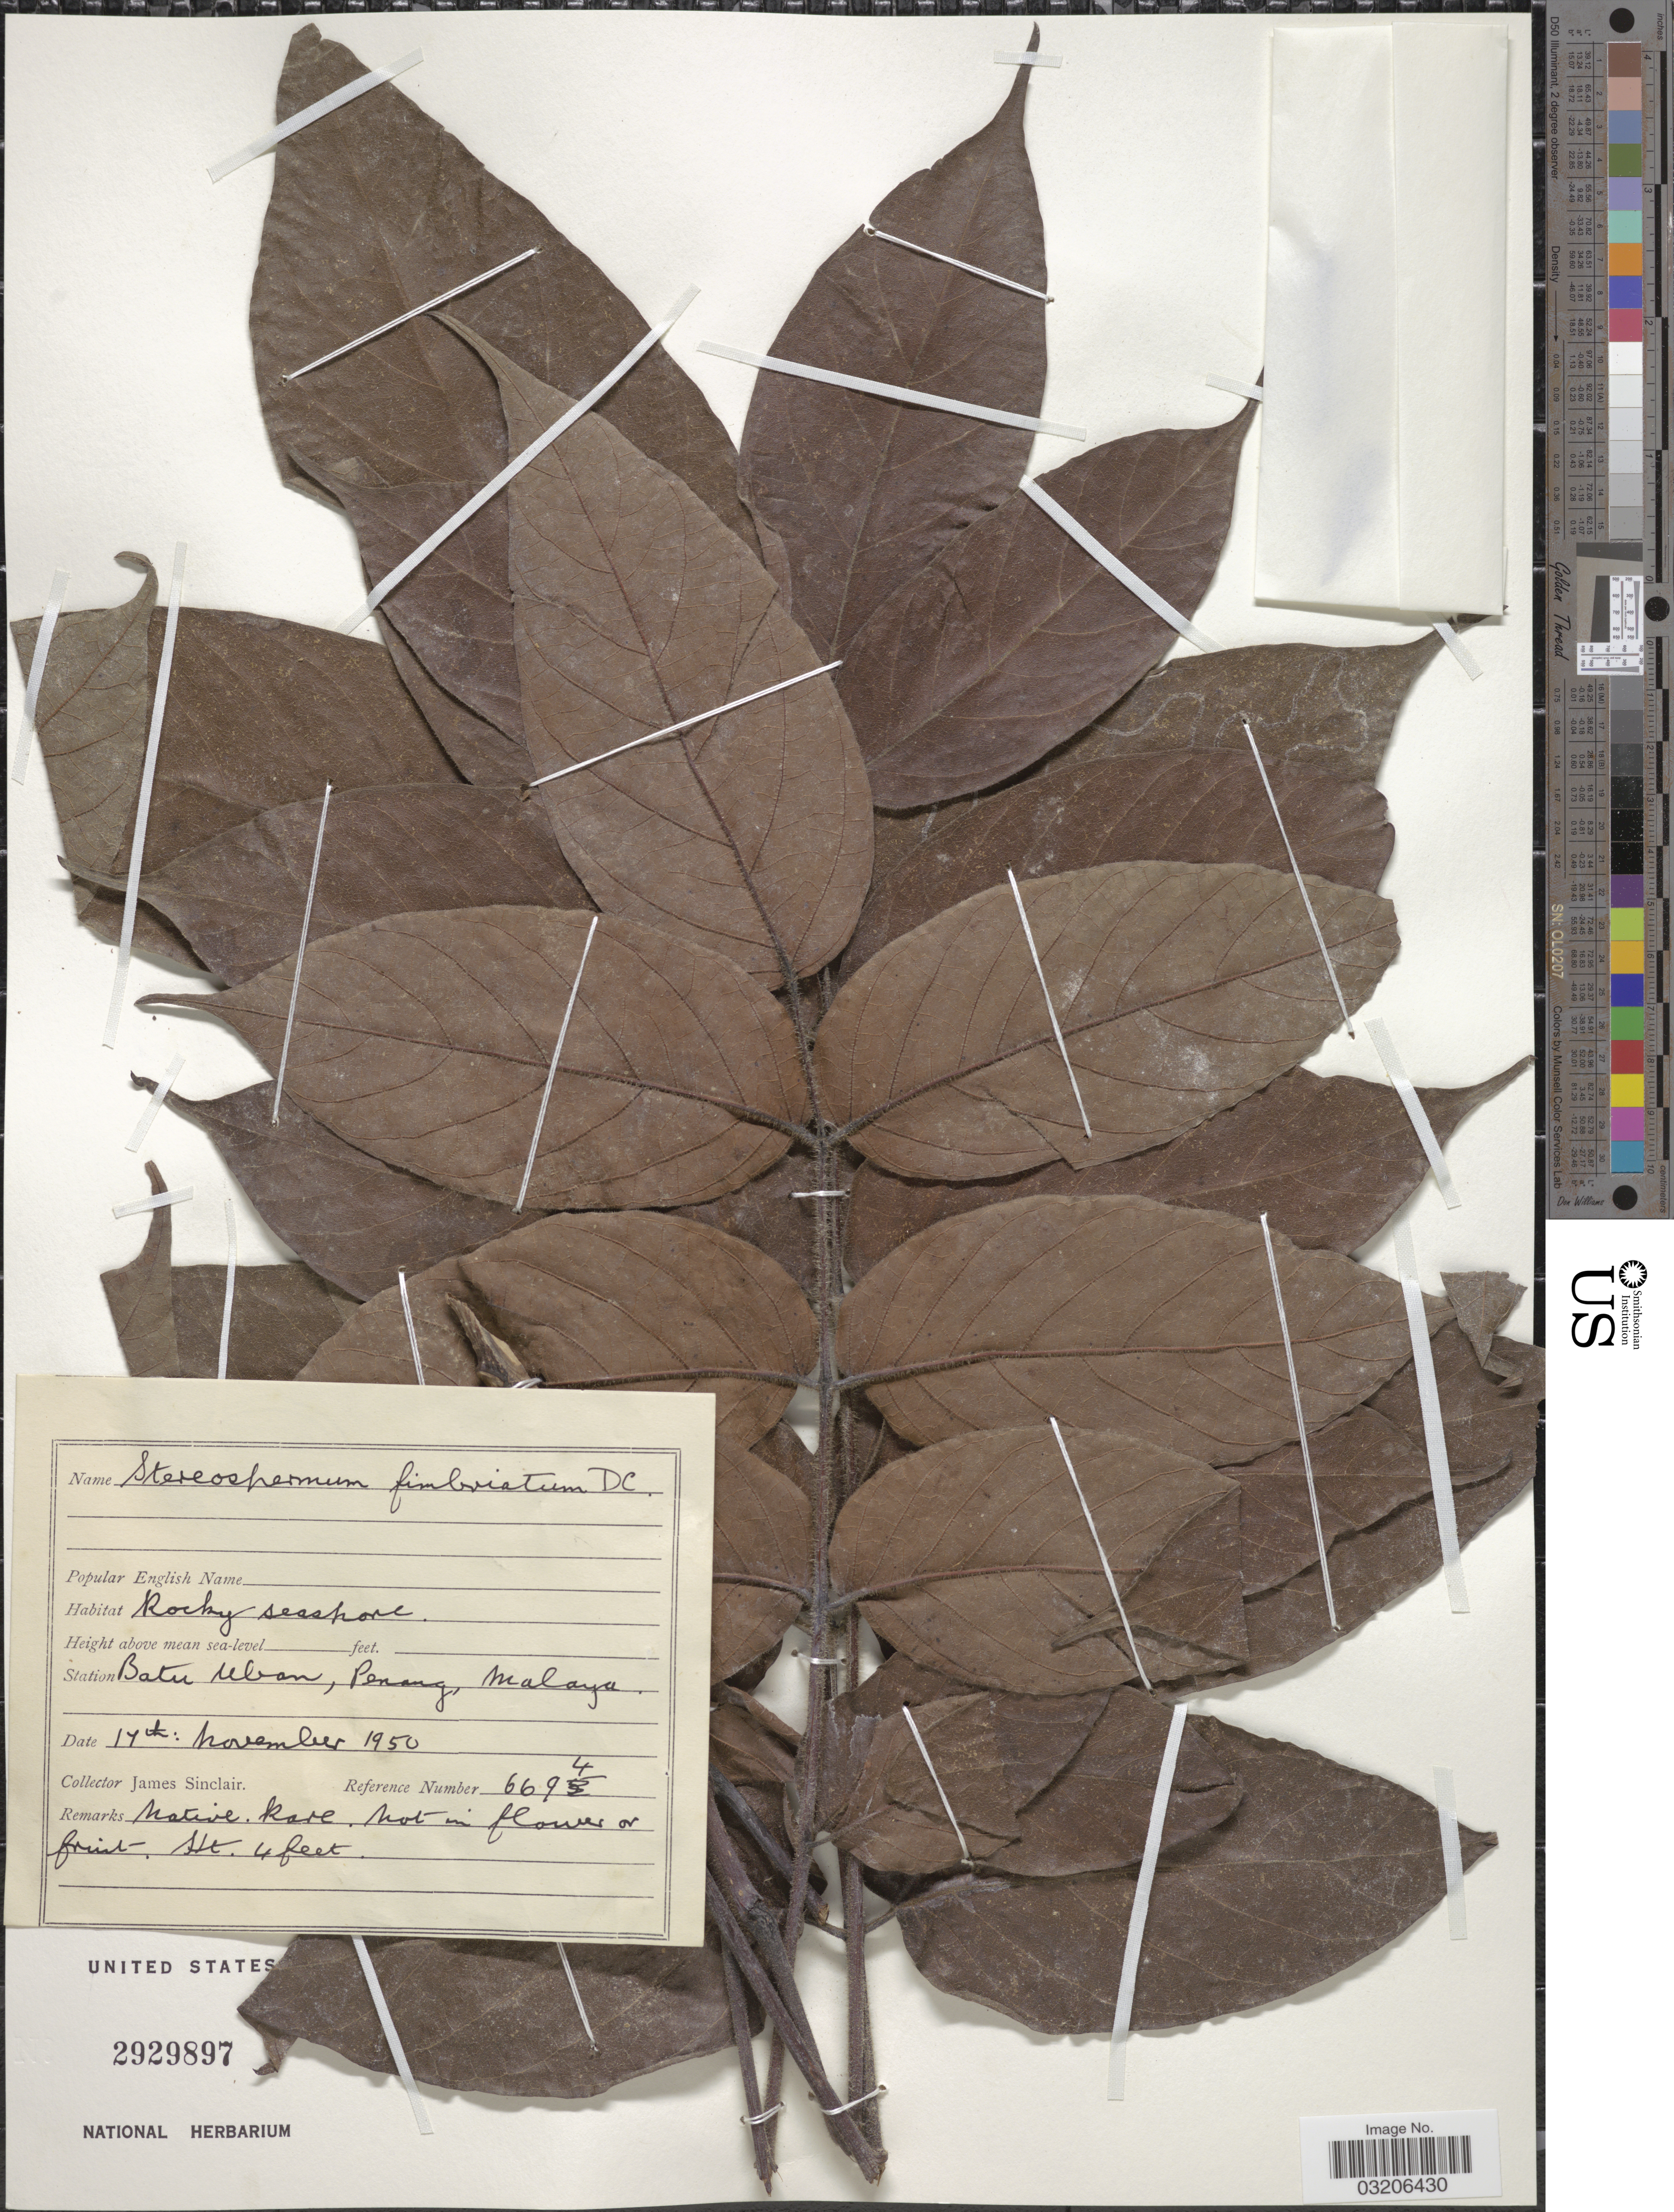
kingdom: Plantae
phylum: Tracheophyta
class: Magnoliopsida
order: Lamiales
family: Bignoniaceae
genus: Stereospermum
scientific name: Stereospermum fimbriatum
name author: DC.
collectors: J. Sinclair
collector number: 6694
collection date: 1950-11-17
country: Malaysia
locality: Batu Uban, Penang, Malaya.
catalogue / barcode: US 2929897